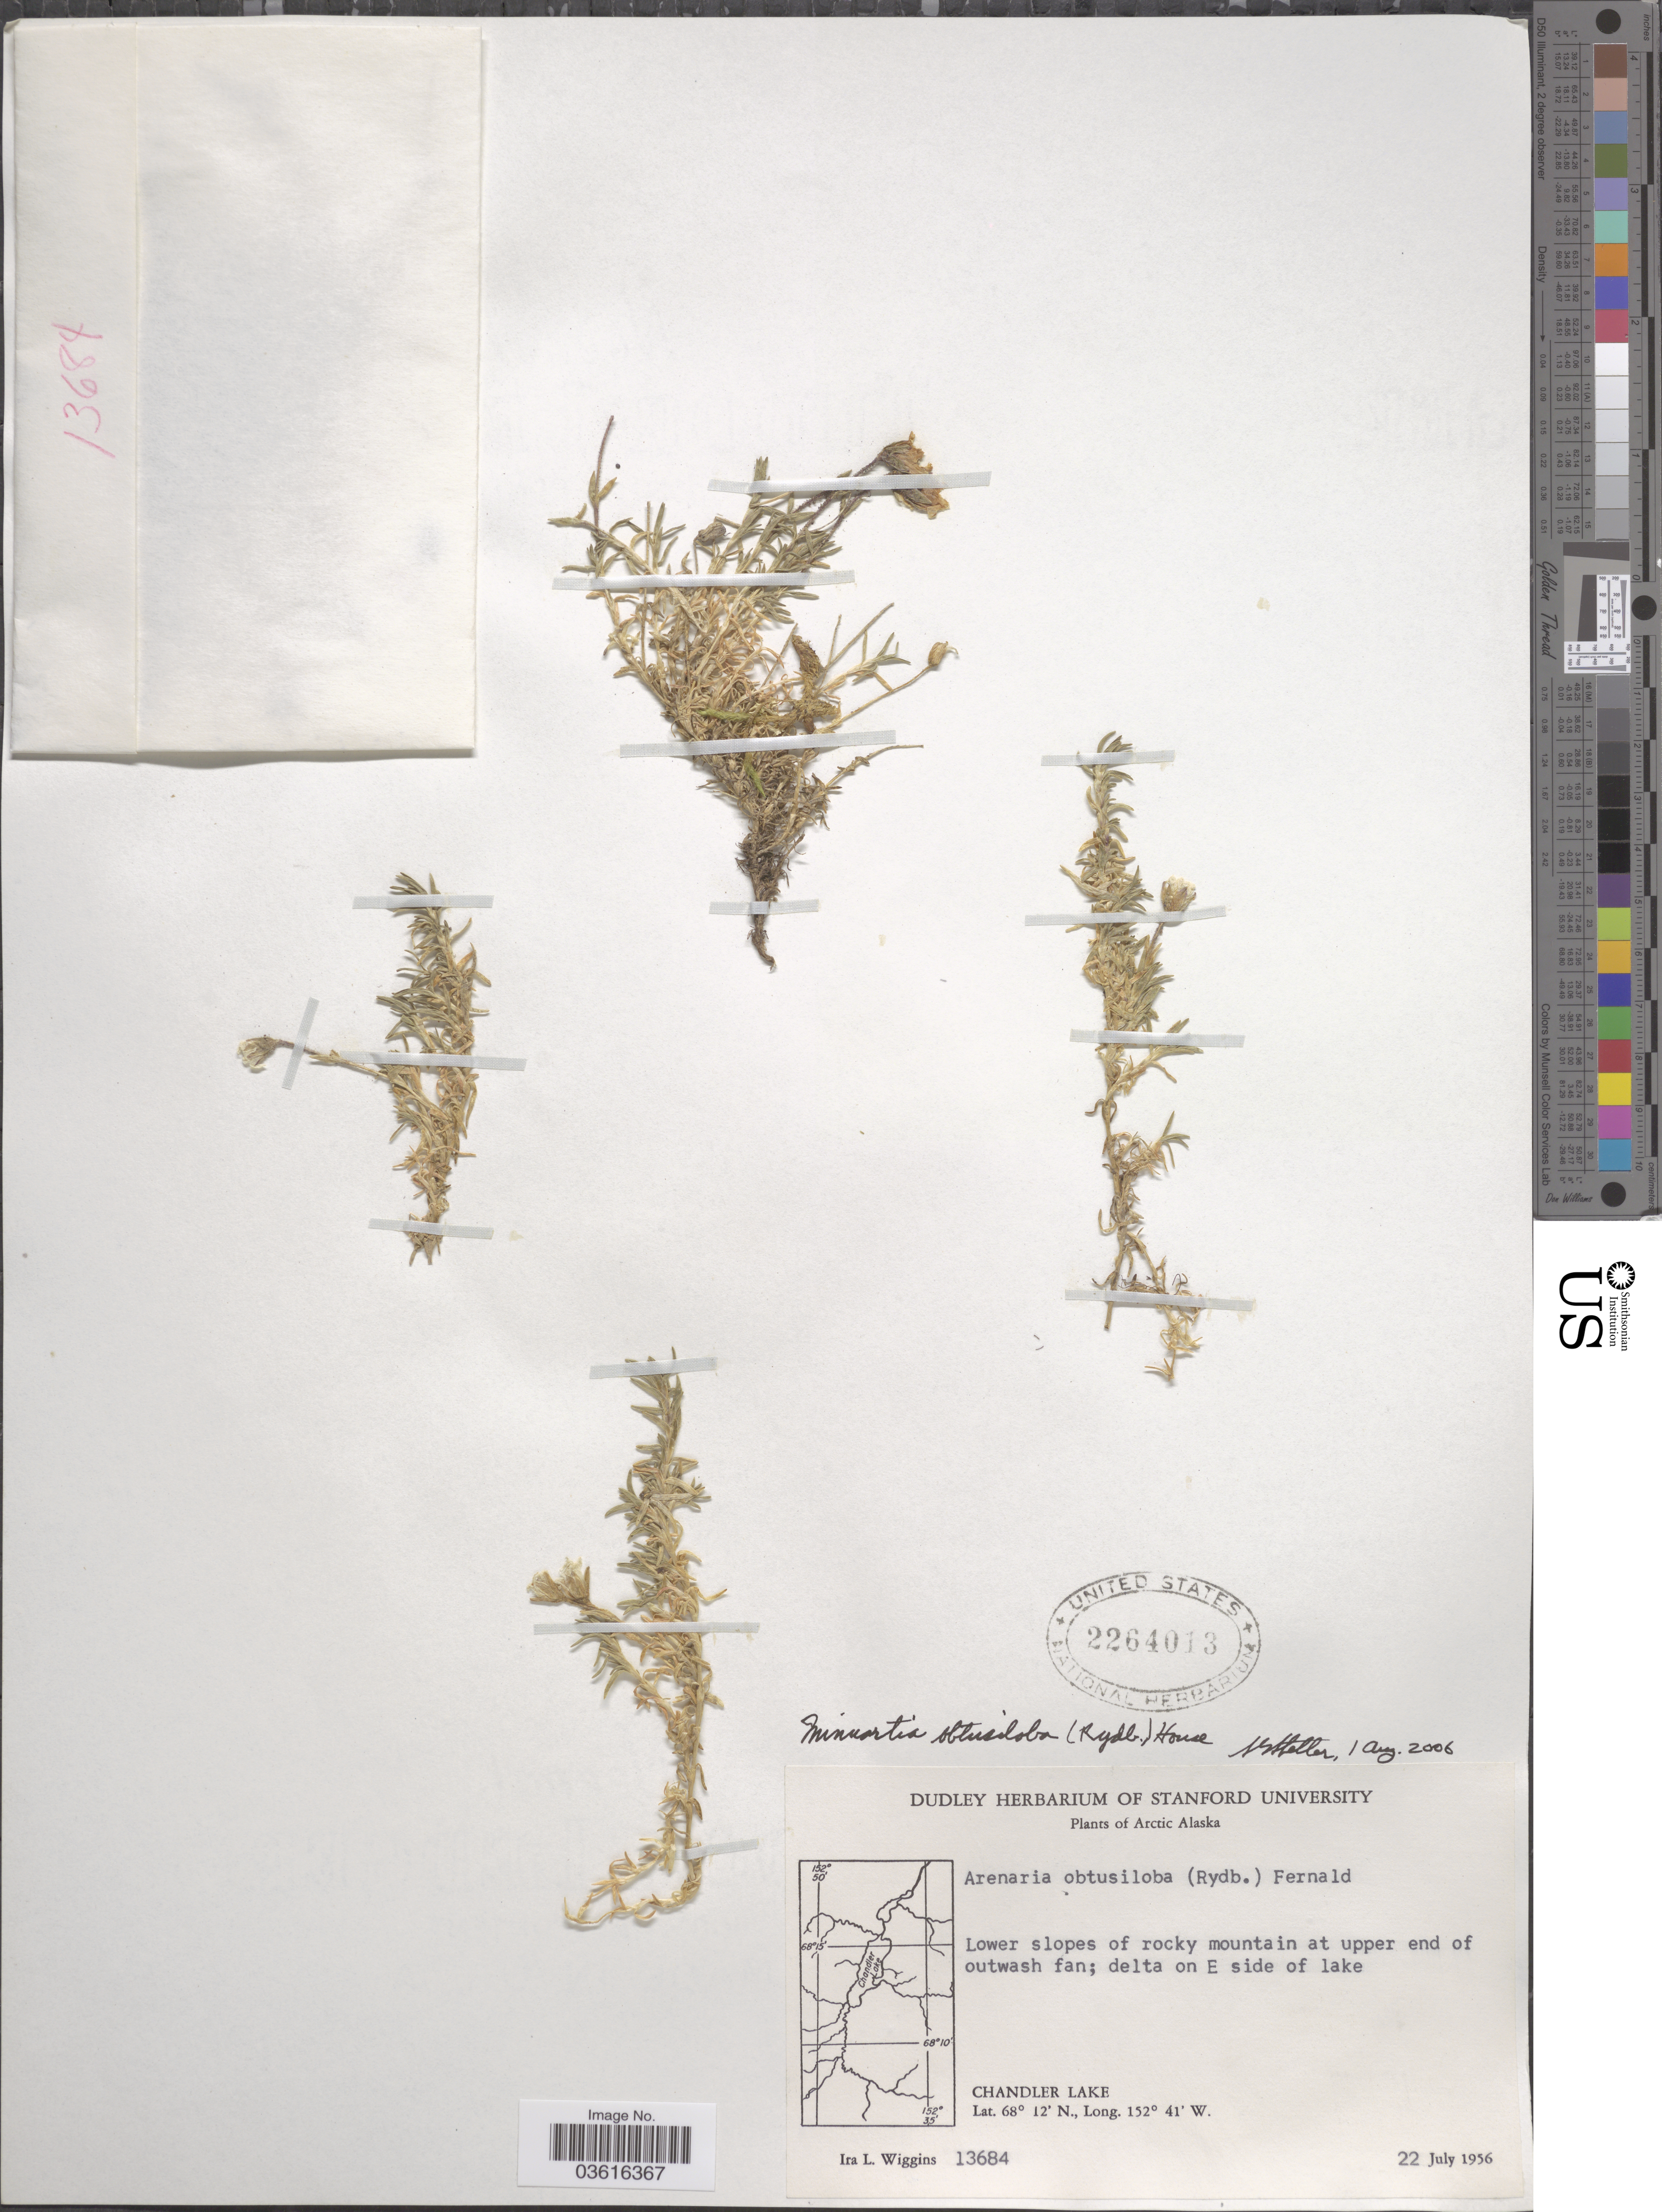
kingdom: Plantae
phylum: Tracheophyta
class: Magnoliopsida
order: Caryophyllales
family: Caryophyllaceae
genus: Cherleria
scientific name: Cherleria arctica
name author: (Steven ex Ser.) A.J. Moore & Dillenb.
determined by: Strong, Mark T., (BOT), Smithsonian Institution - National Museum of Natural History (UNITED STATES)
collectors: I. L. Wiggins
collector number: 13684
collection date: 1956-07-22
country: United States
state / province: Alaska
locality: Arctic Alaska. Lower slopes of rocky mountains at upper end of outwash fan; delta on E side of lake. Chandler Lake.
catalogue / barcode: US 2264013